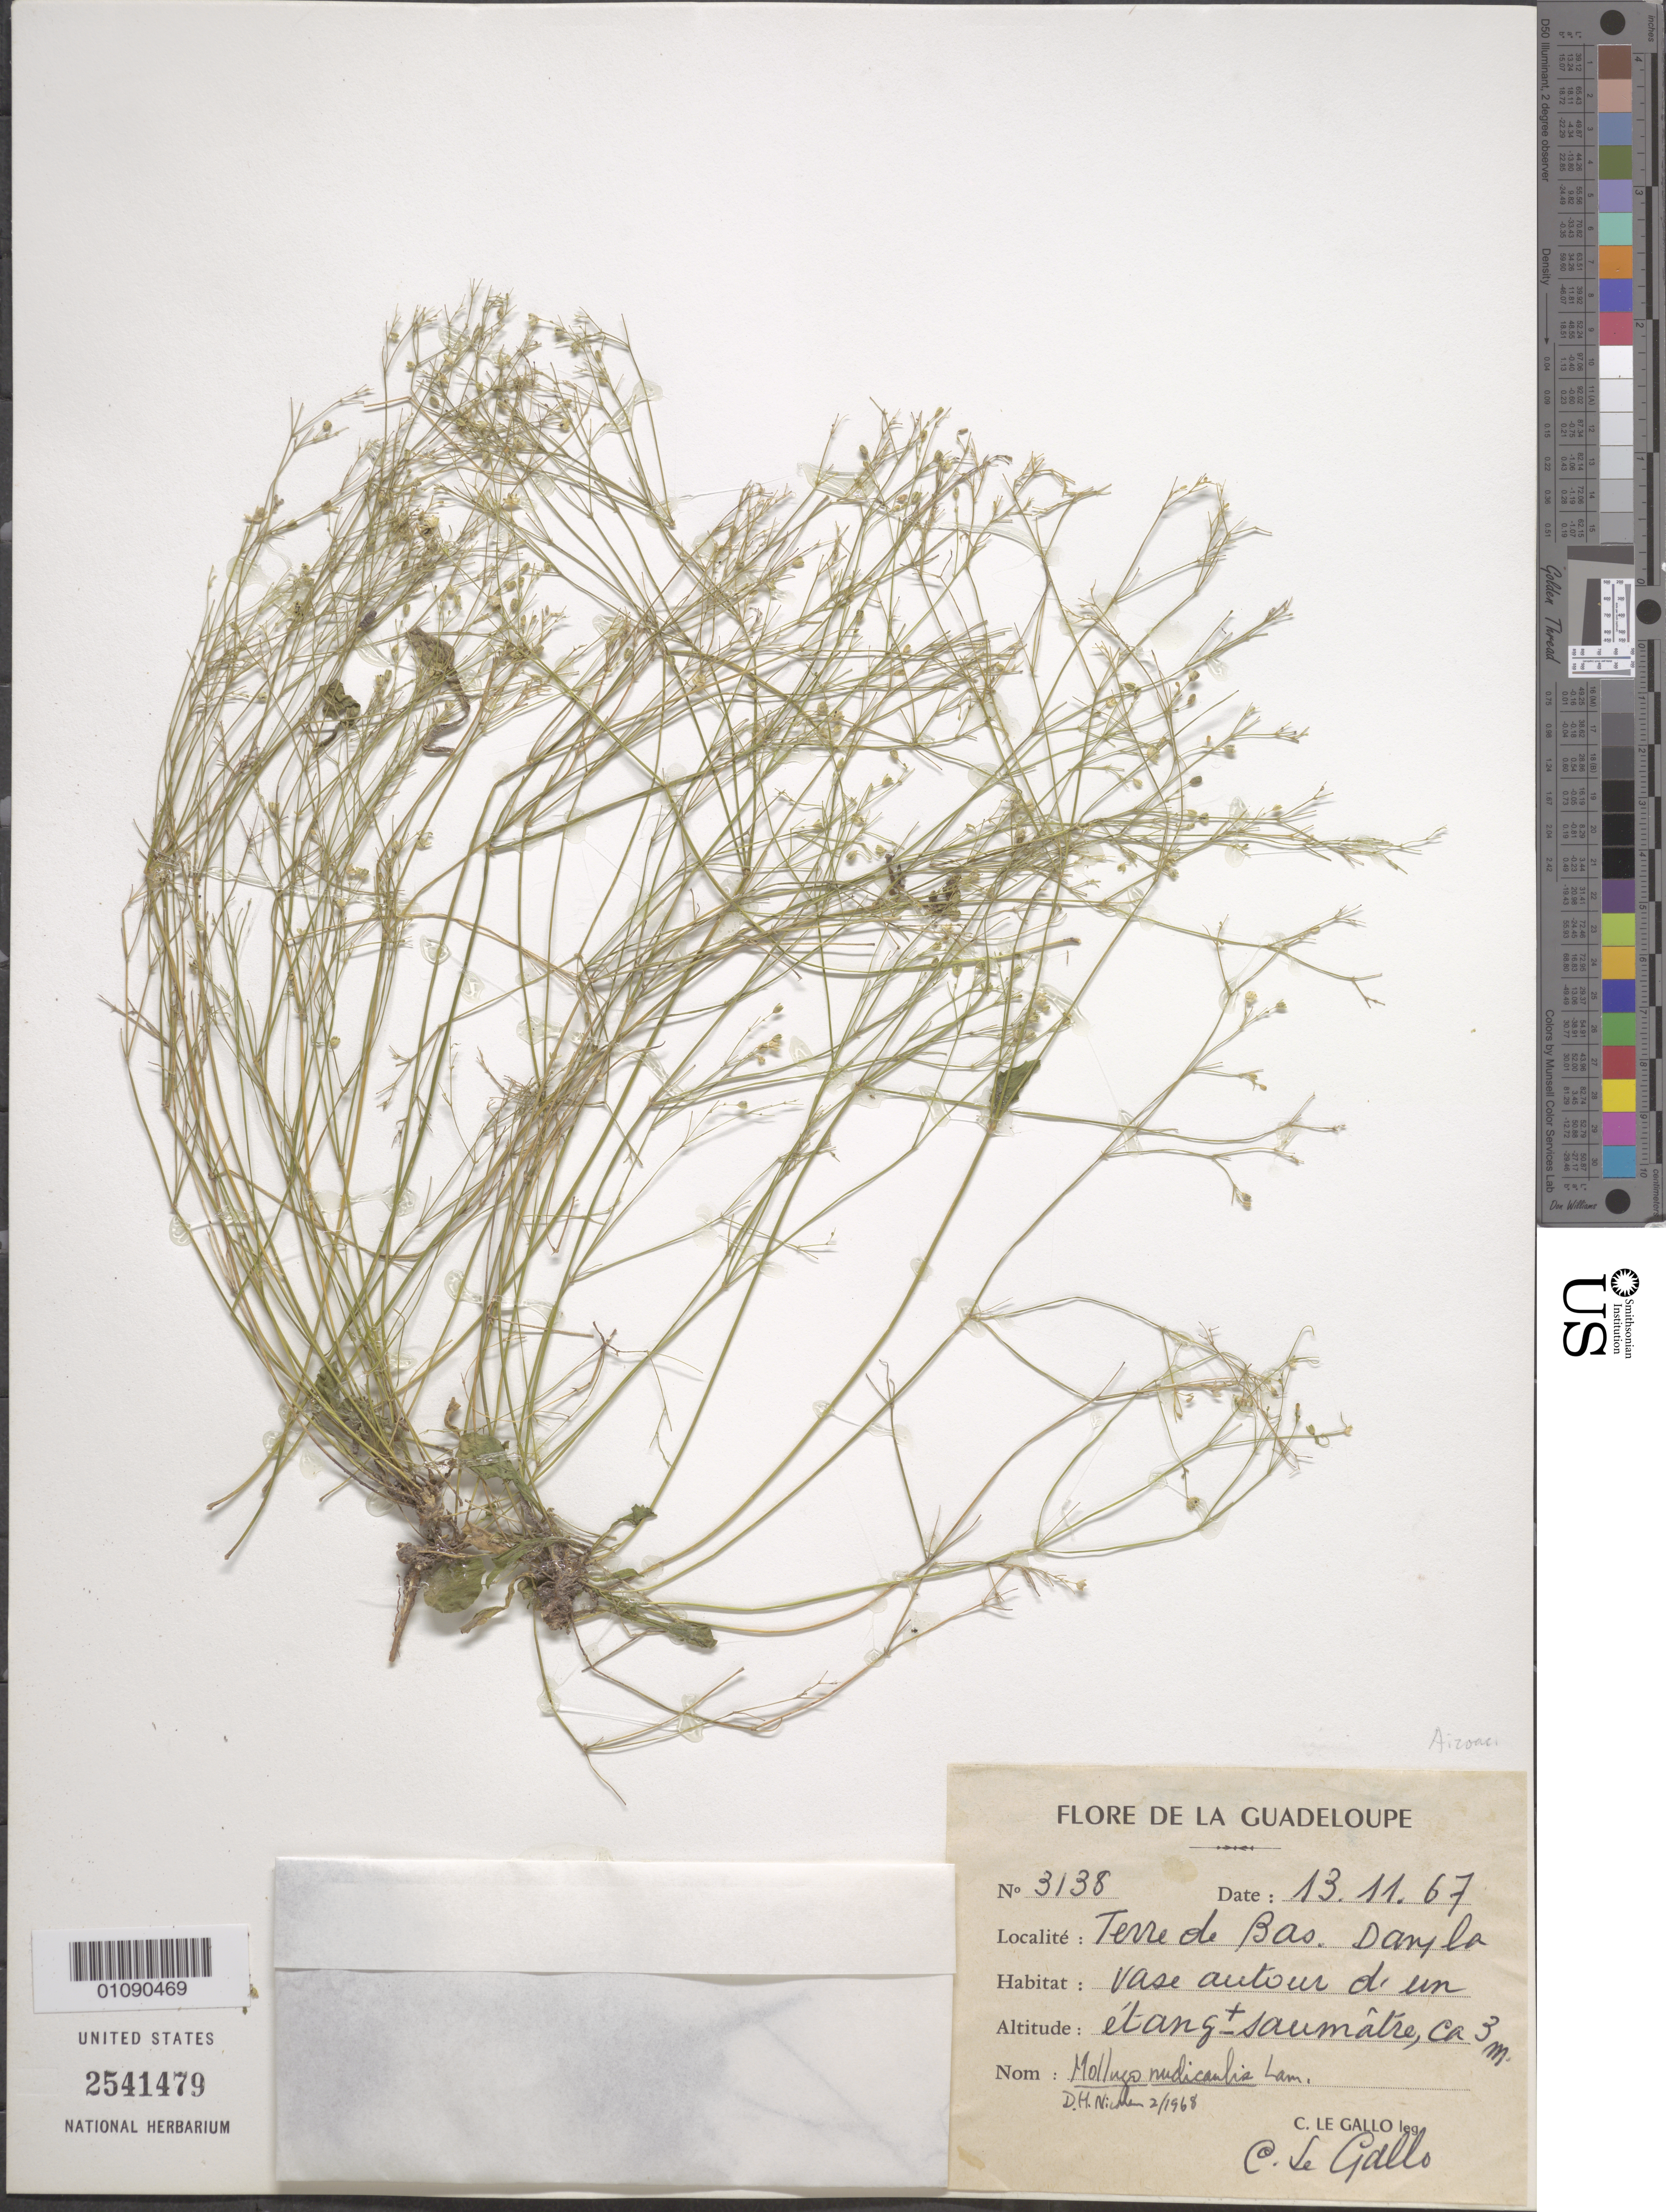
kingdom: Plantae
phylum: Tracheophyta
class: Magnoliopsida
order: Caryophyllales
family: Molluginaceae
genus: Paramollugo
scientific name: Paramollugo spathulata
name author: (Sw.) Sukhor.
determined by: Strong, Mark T., (BOT), Smithsonian Institution - National Museum of Natural History (UNITED STATES)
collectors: C. Le Gallo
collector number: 3138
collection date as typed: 13 Nov 1967 or 13 Nov 1867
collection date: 1867-11-13 or 1967-11-13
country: Guadeloupe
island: Basse Terre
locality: Terre de Bas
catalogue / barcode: US 2541479